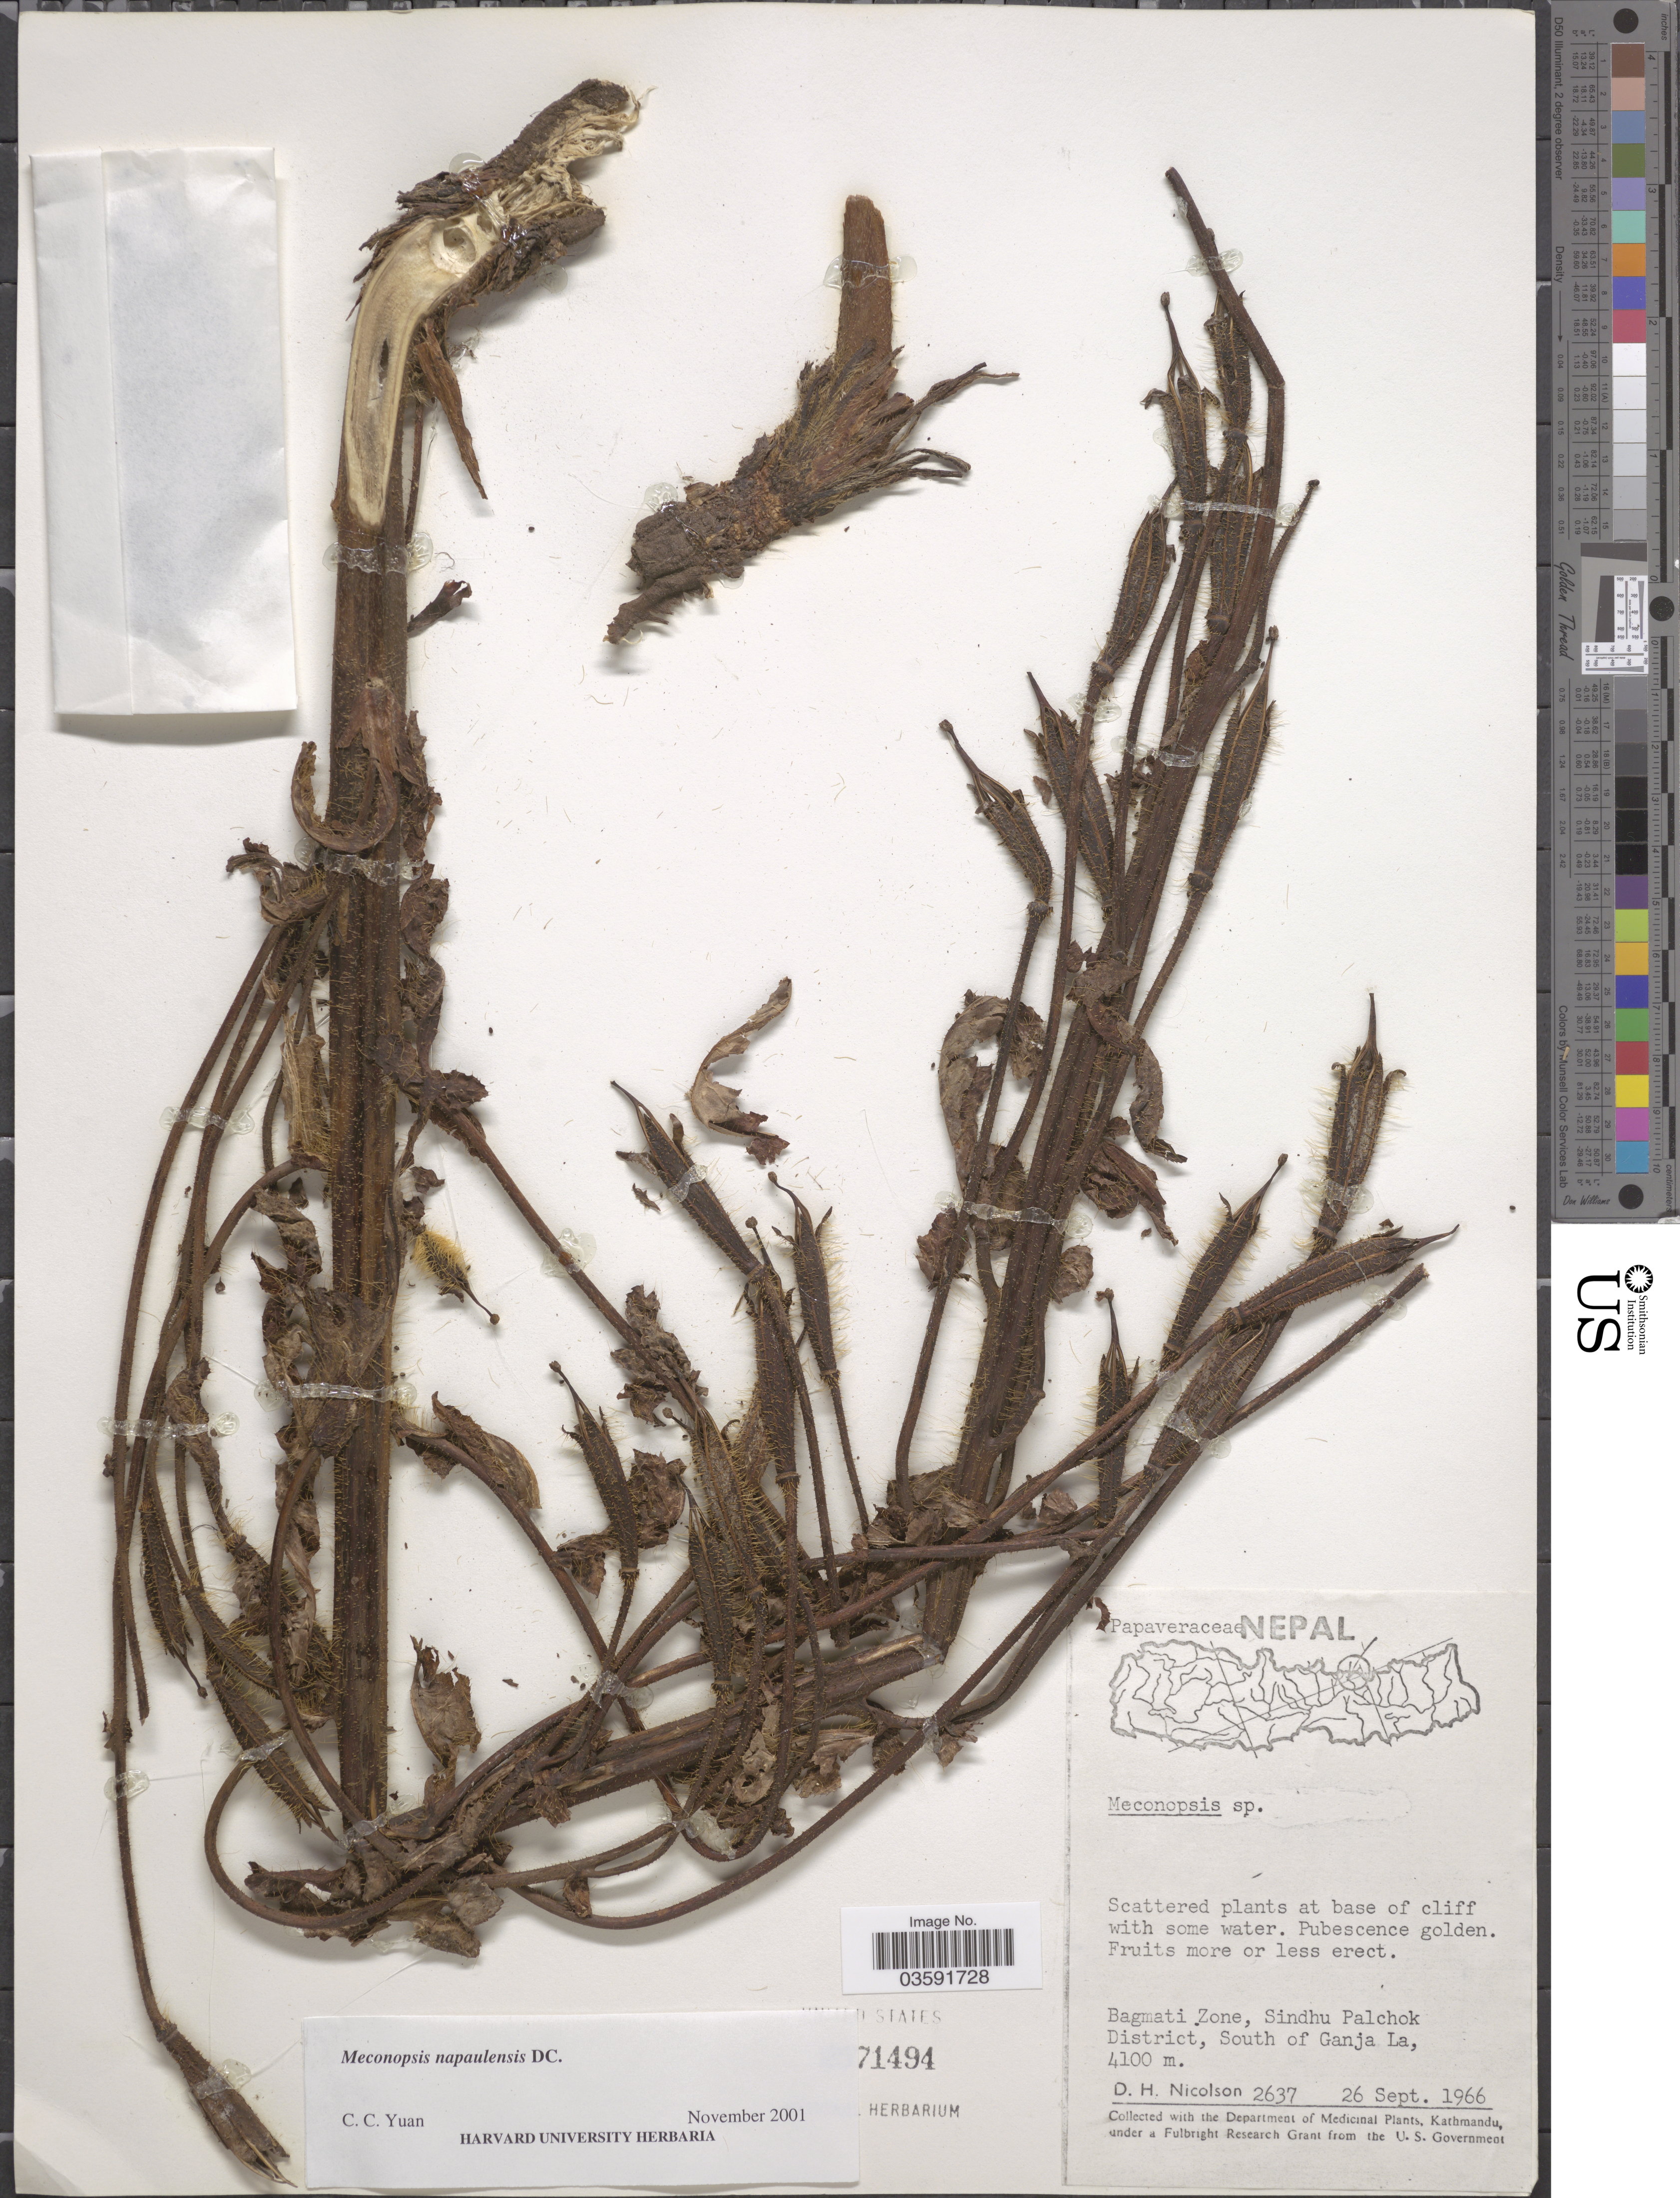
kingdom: Plantae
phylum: Tracheophyta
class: Magnoliopsida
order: Ranunculales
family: Papaveraceae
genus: Meconopsis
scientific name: Meconopsis napaulensis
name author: DC.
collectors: D. H. Nicolson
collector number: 2637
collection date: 1966-09-26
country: Nepal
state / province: Bagmati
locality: Bagmati Zone, Sindhu Palchok District, South of Ganja La.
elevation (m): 4100